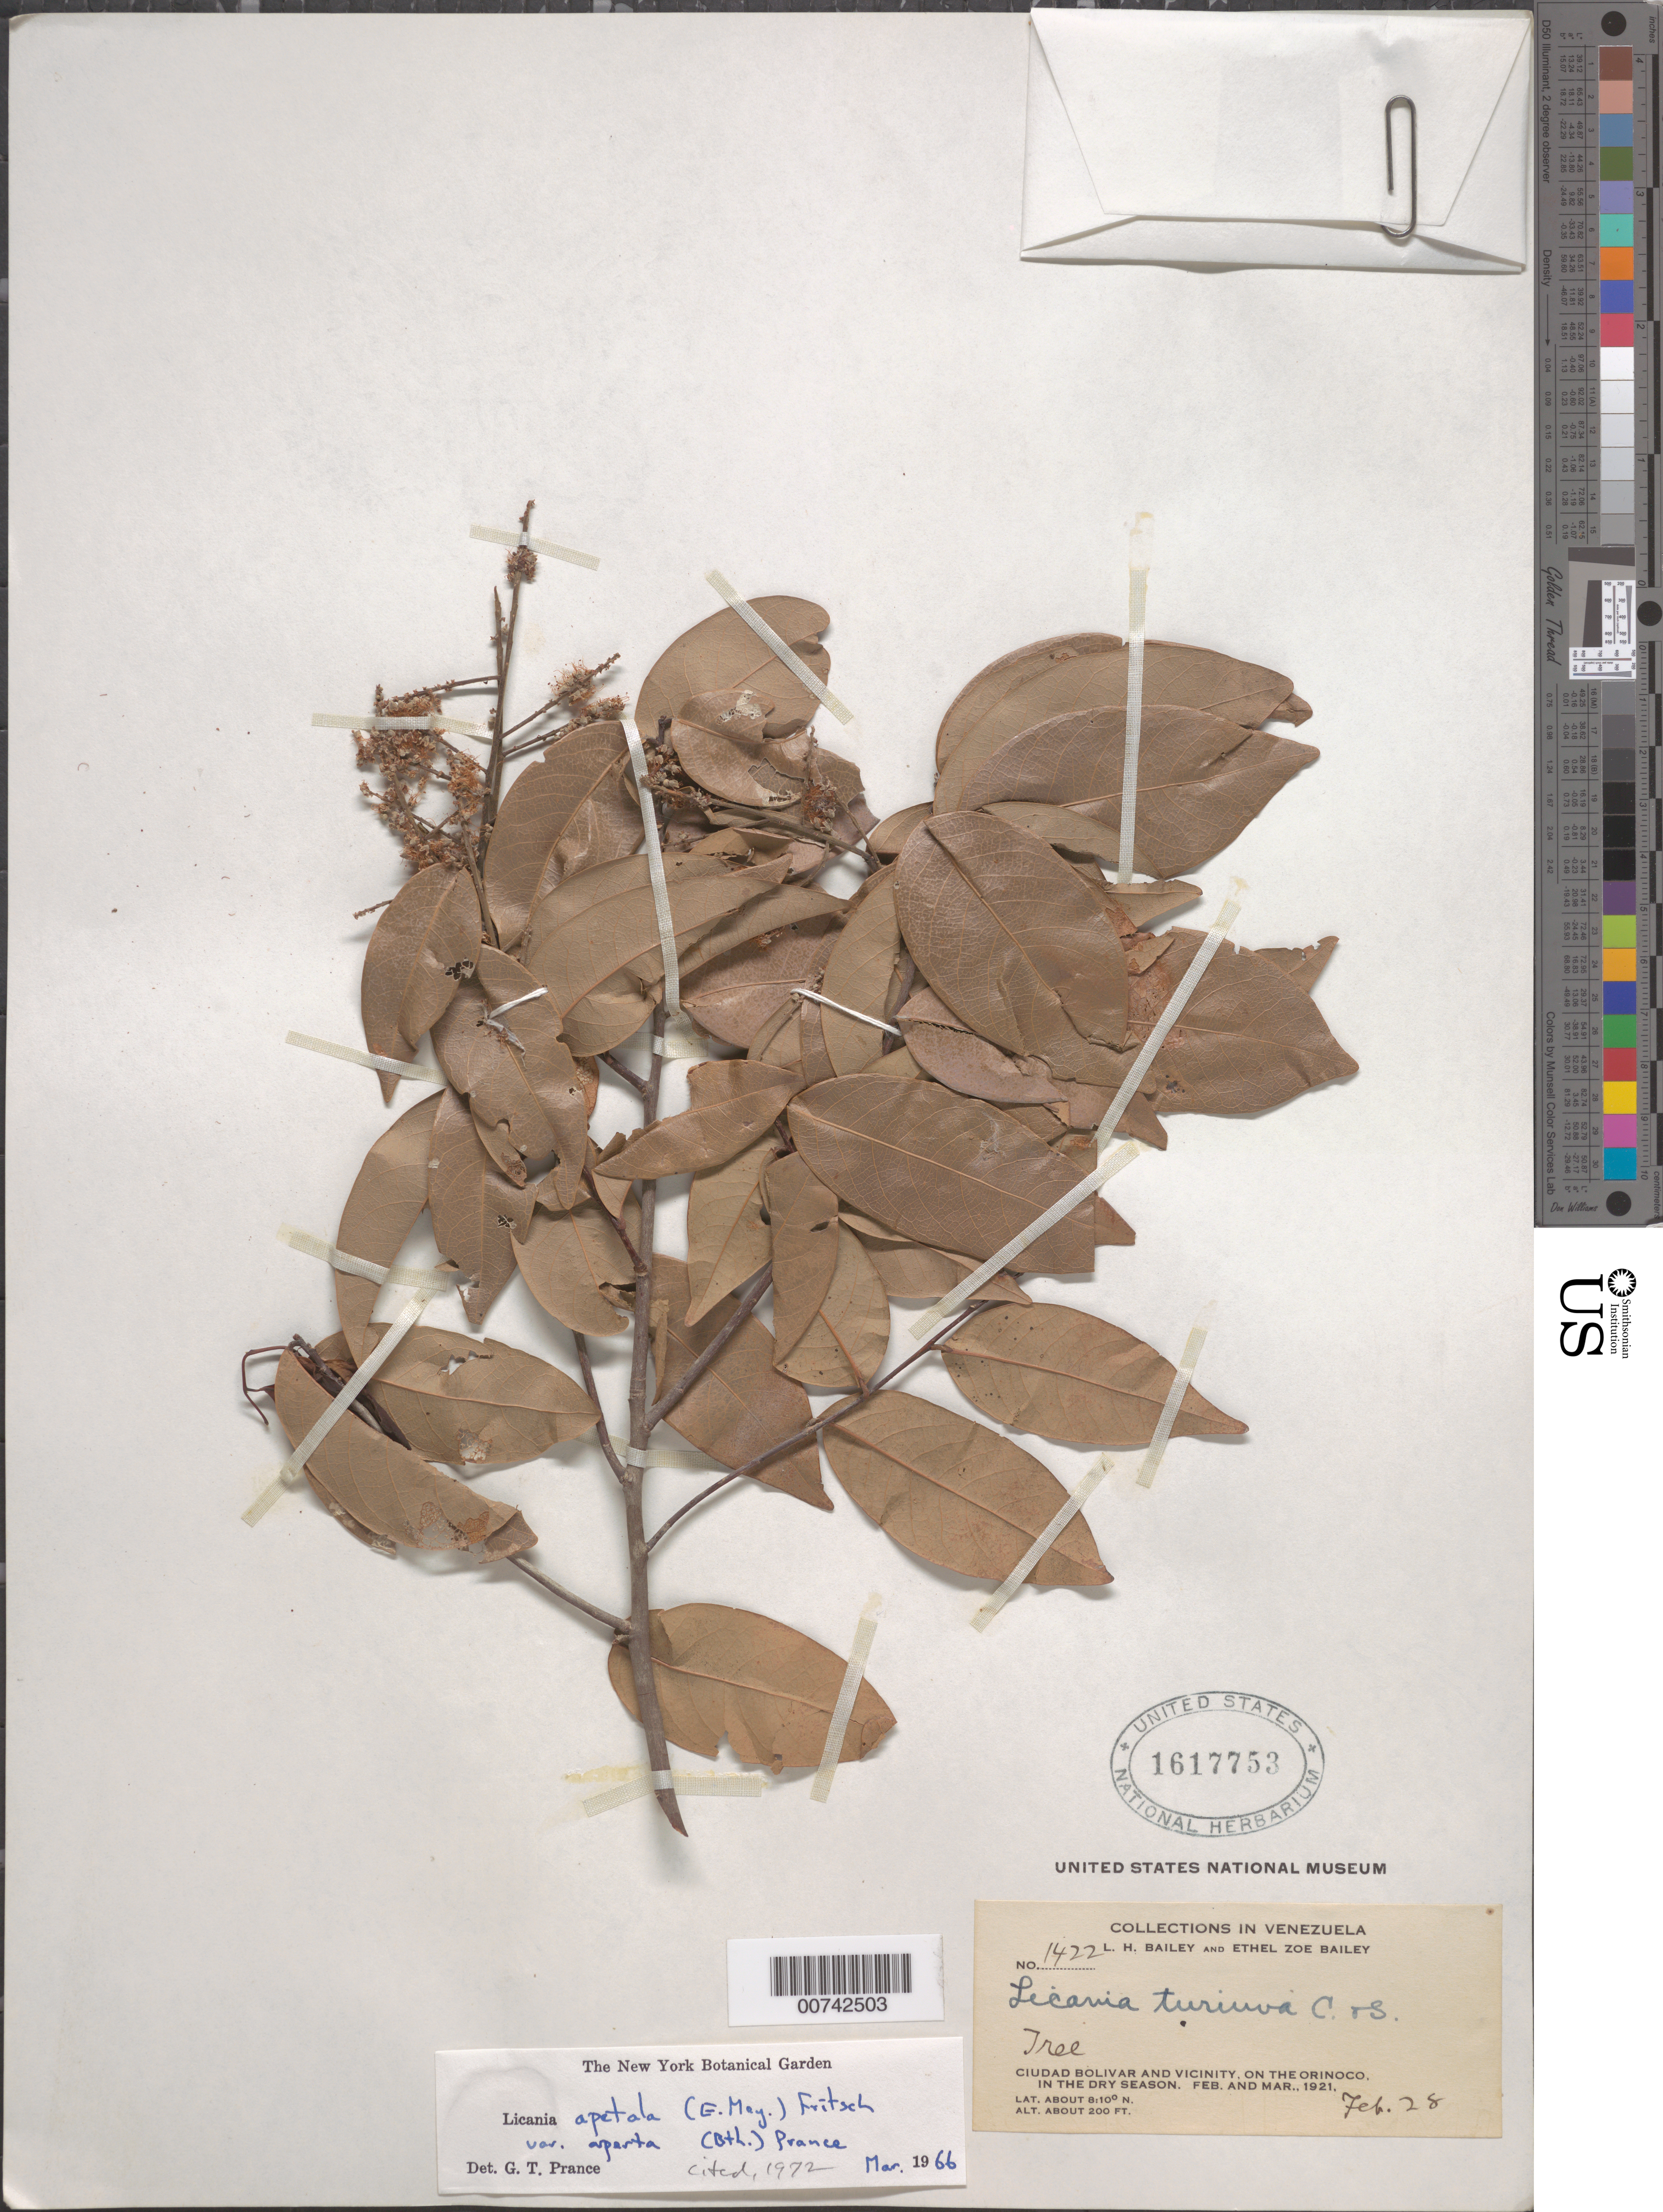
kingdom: Plantae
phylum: Tracheophyta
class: Magnoliopsida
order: Malpighiales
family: Chrysobalanaceae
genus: Leptobalanus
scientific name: Leptobalanus apetalus var. apertus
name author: (Benth.) Sothers & Prance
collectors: L. H. Bailey & E. Z. Bailey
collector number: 1422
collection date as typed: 28-Feb-21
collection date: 1921-02-28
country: Venezuela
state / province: Bolívar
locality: Ciudad Bolívar and vicinity, Orinoco R.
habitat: Dry season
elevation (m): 61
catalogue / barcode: US 1617753